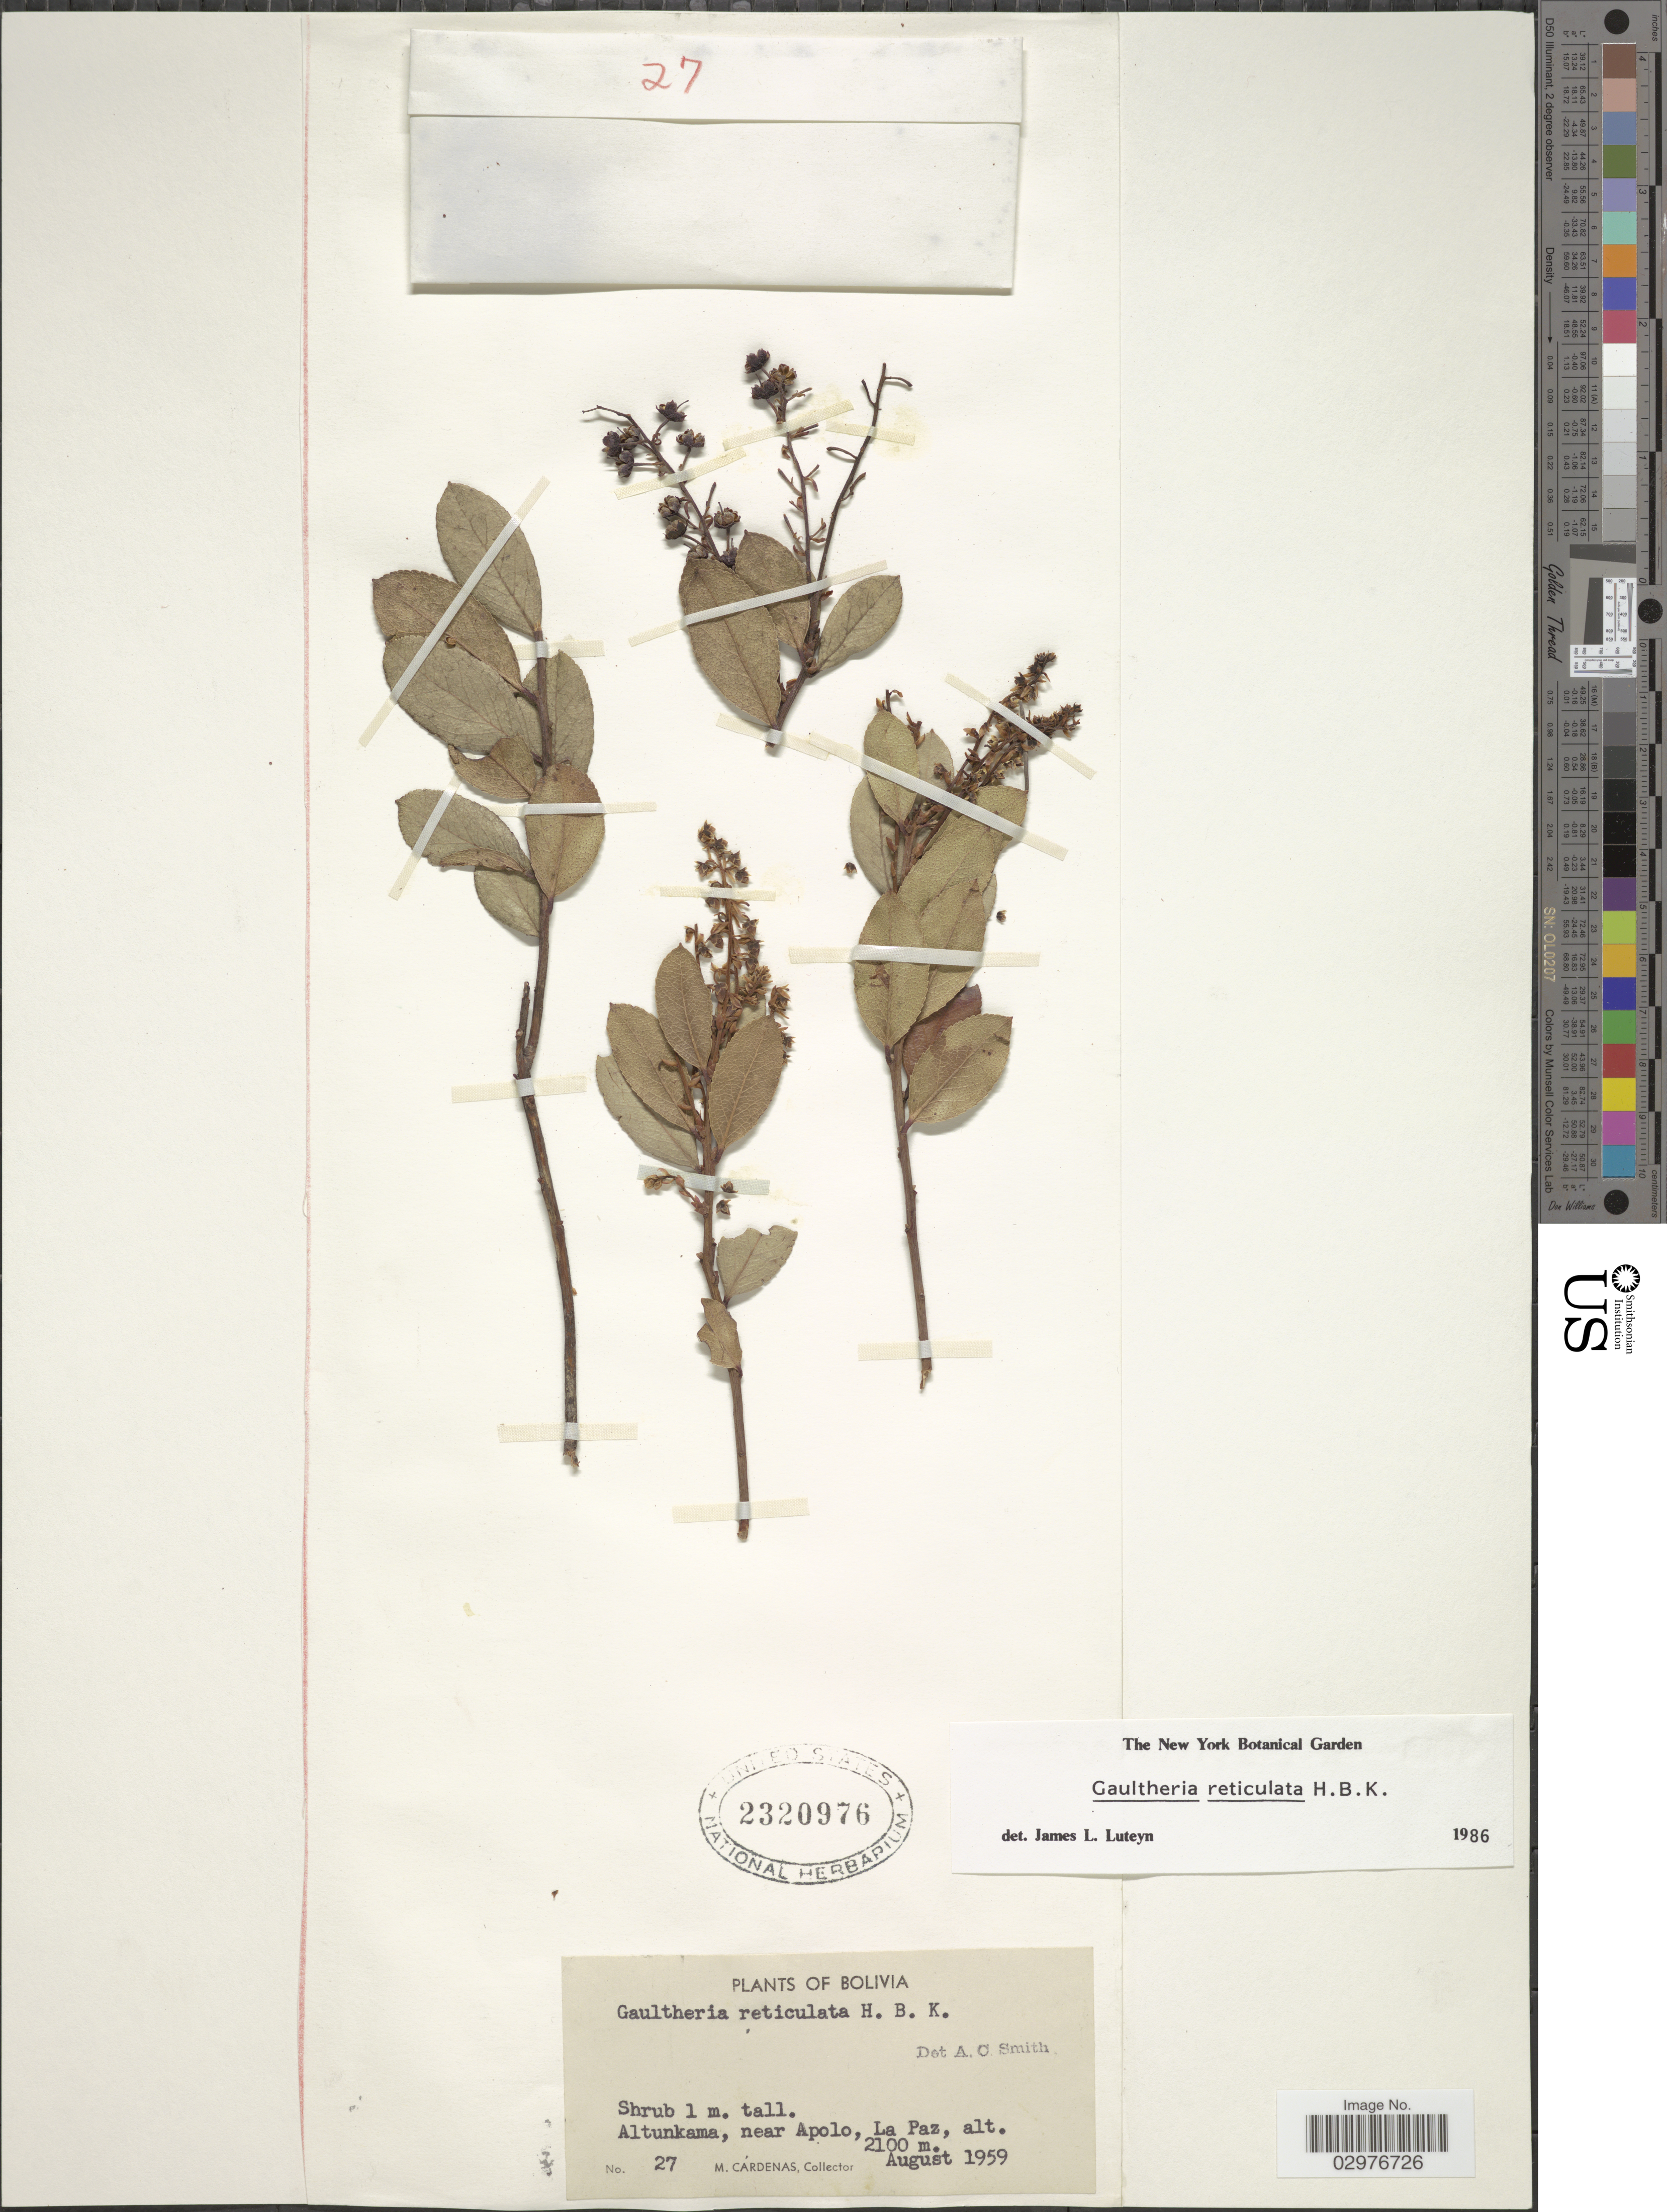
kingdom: Plantae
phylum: Tracheophyta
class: Magnoliopsida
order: Ericales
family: Ericaceae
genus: Gaultheria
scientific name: Gaultheria reticulata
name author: Kunth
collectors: M. Cárdenas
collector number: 27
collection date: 1959-08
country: Bolivia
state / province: La Paz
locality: Altunkama, near Apolo.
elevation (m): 2100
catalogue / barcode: US 2320976